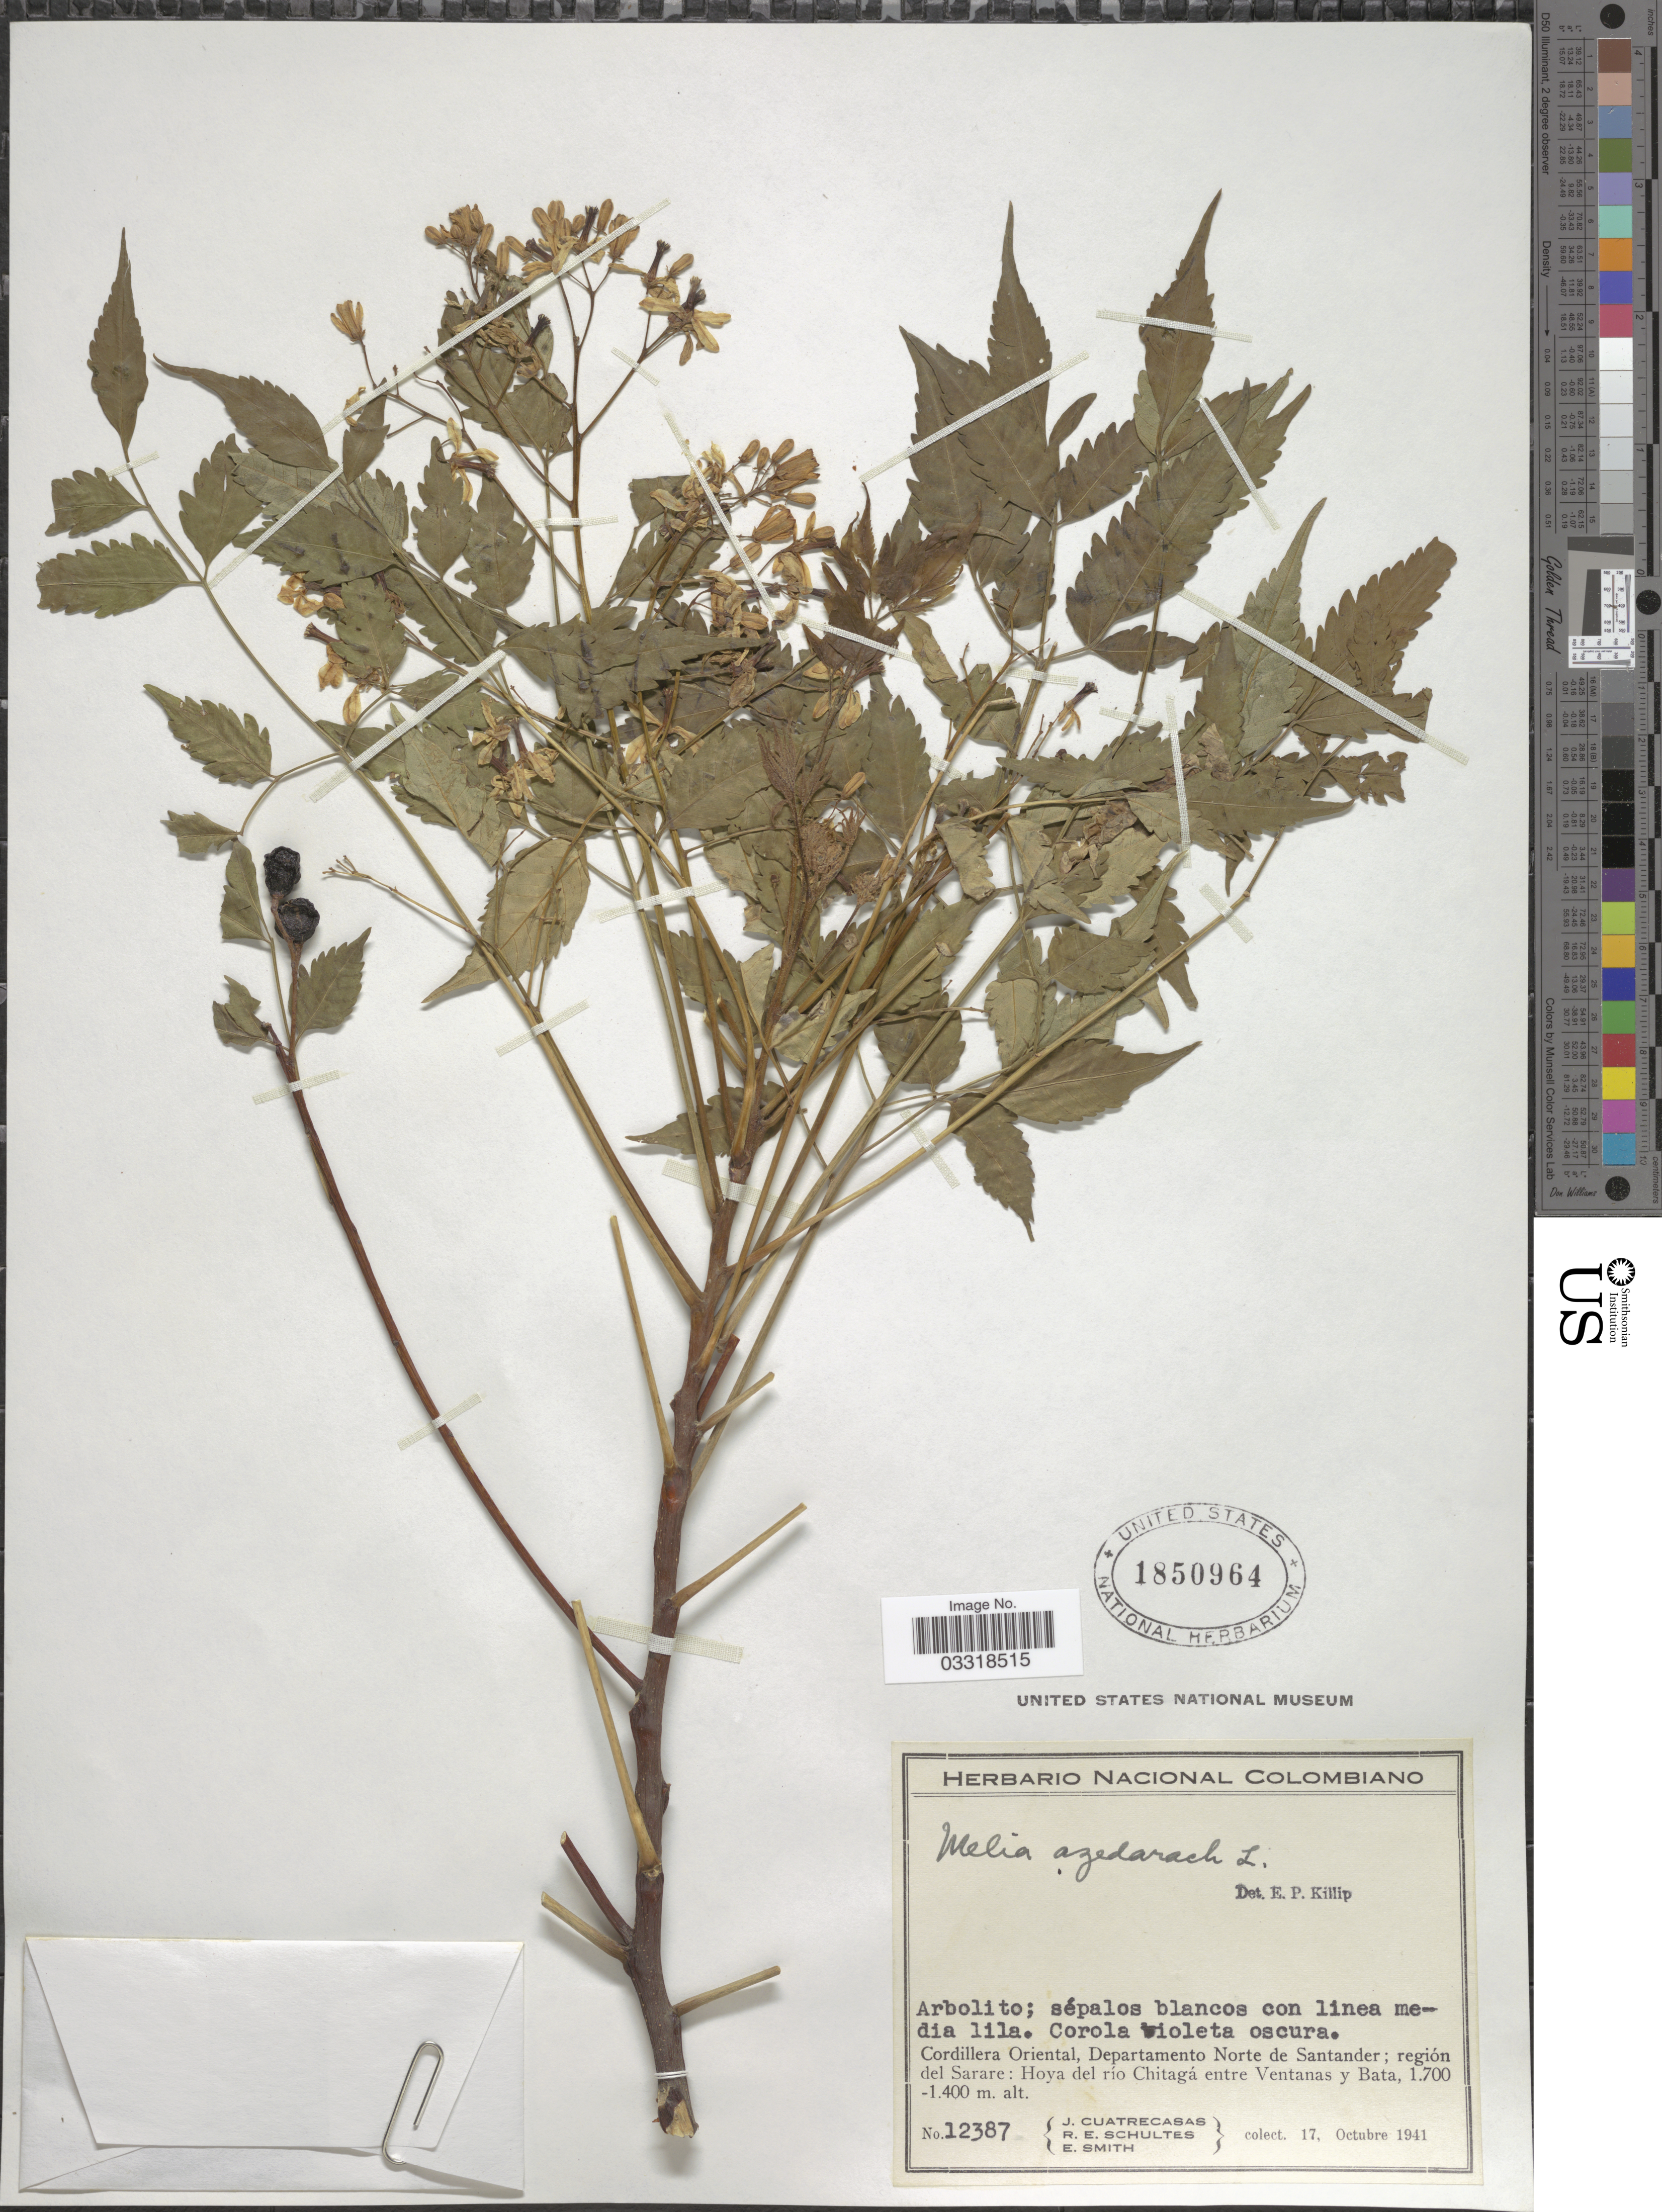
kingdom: Plantae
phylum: Tracheophyta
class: Magnoliopsida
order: Sapindales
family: Meliaceae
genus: Melia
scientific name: Melia azedarach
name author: L.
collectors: J. Cuatrecasas, R. E. Schultes & E. Smith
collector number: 12387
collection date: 1941-10-17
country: Colombia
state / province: Norte de Santander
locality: Cordillera Oriental, Departamento Norte de Santander; región del Sarare: Hoya del río Chitagá entre Ventanas y Bata.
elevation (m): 1400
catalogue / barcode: US 1850964